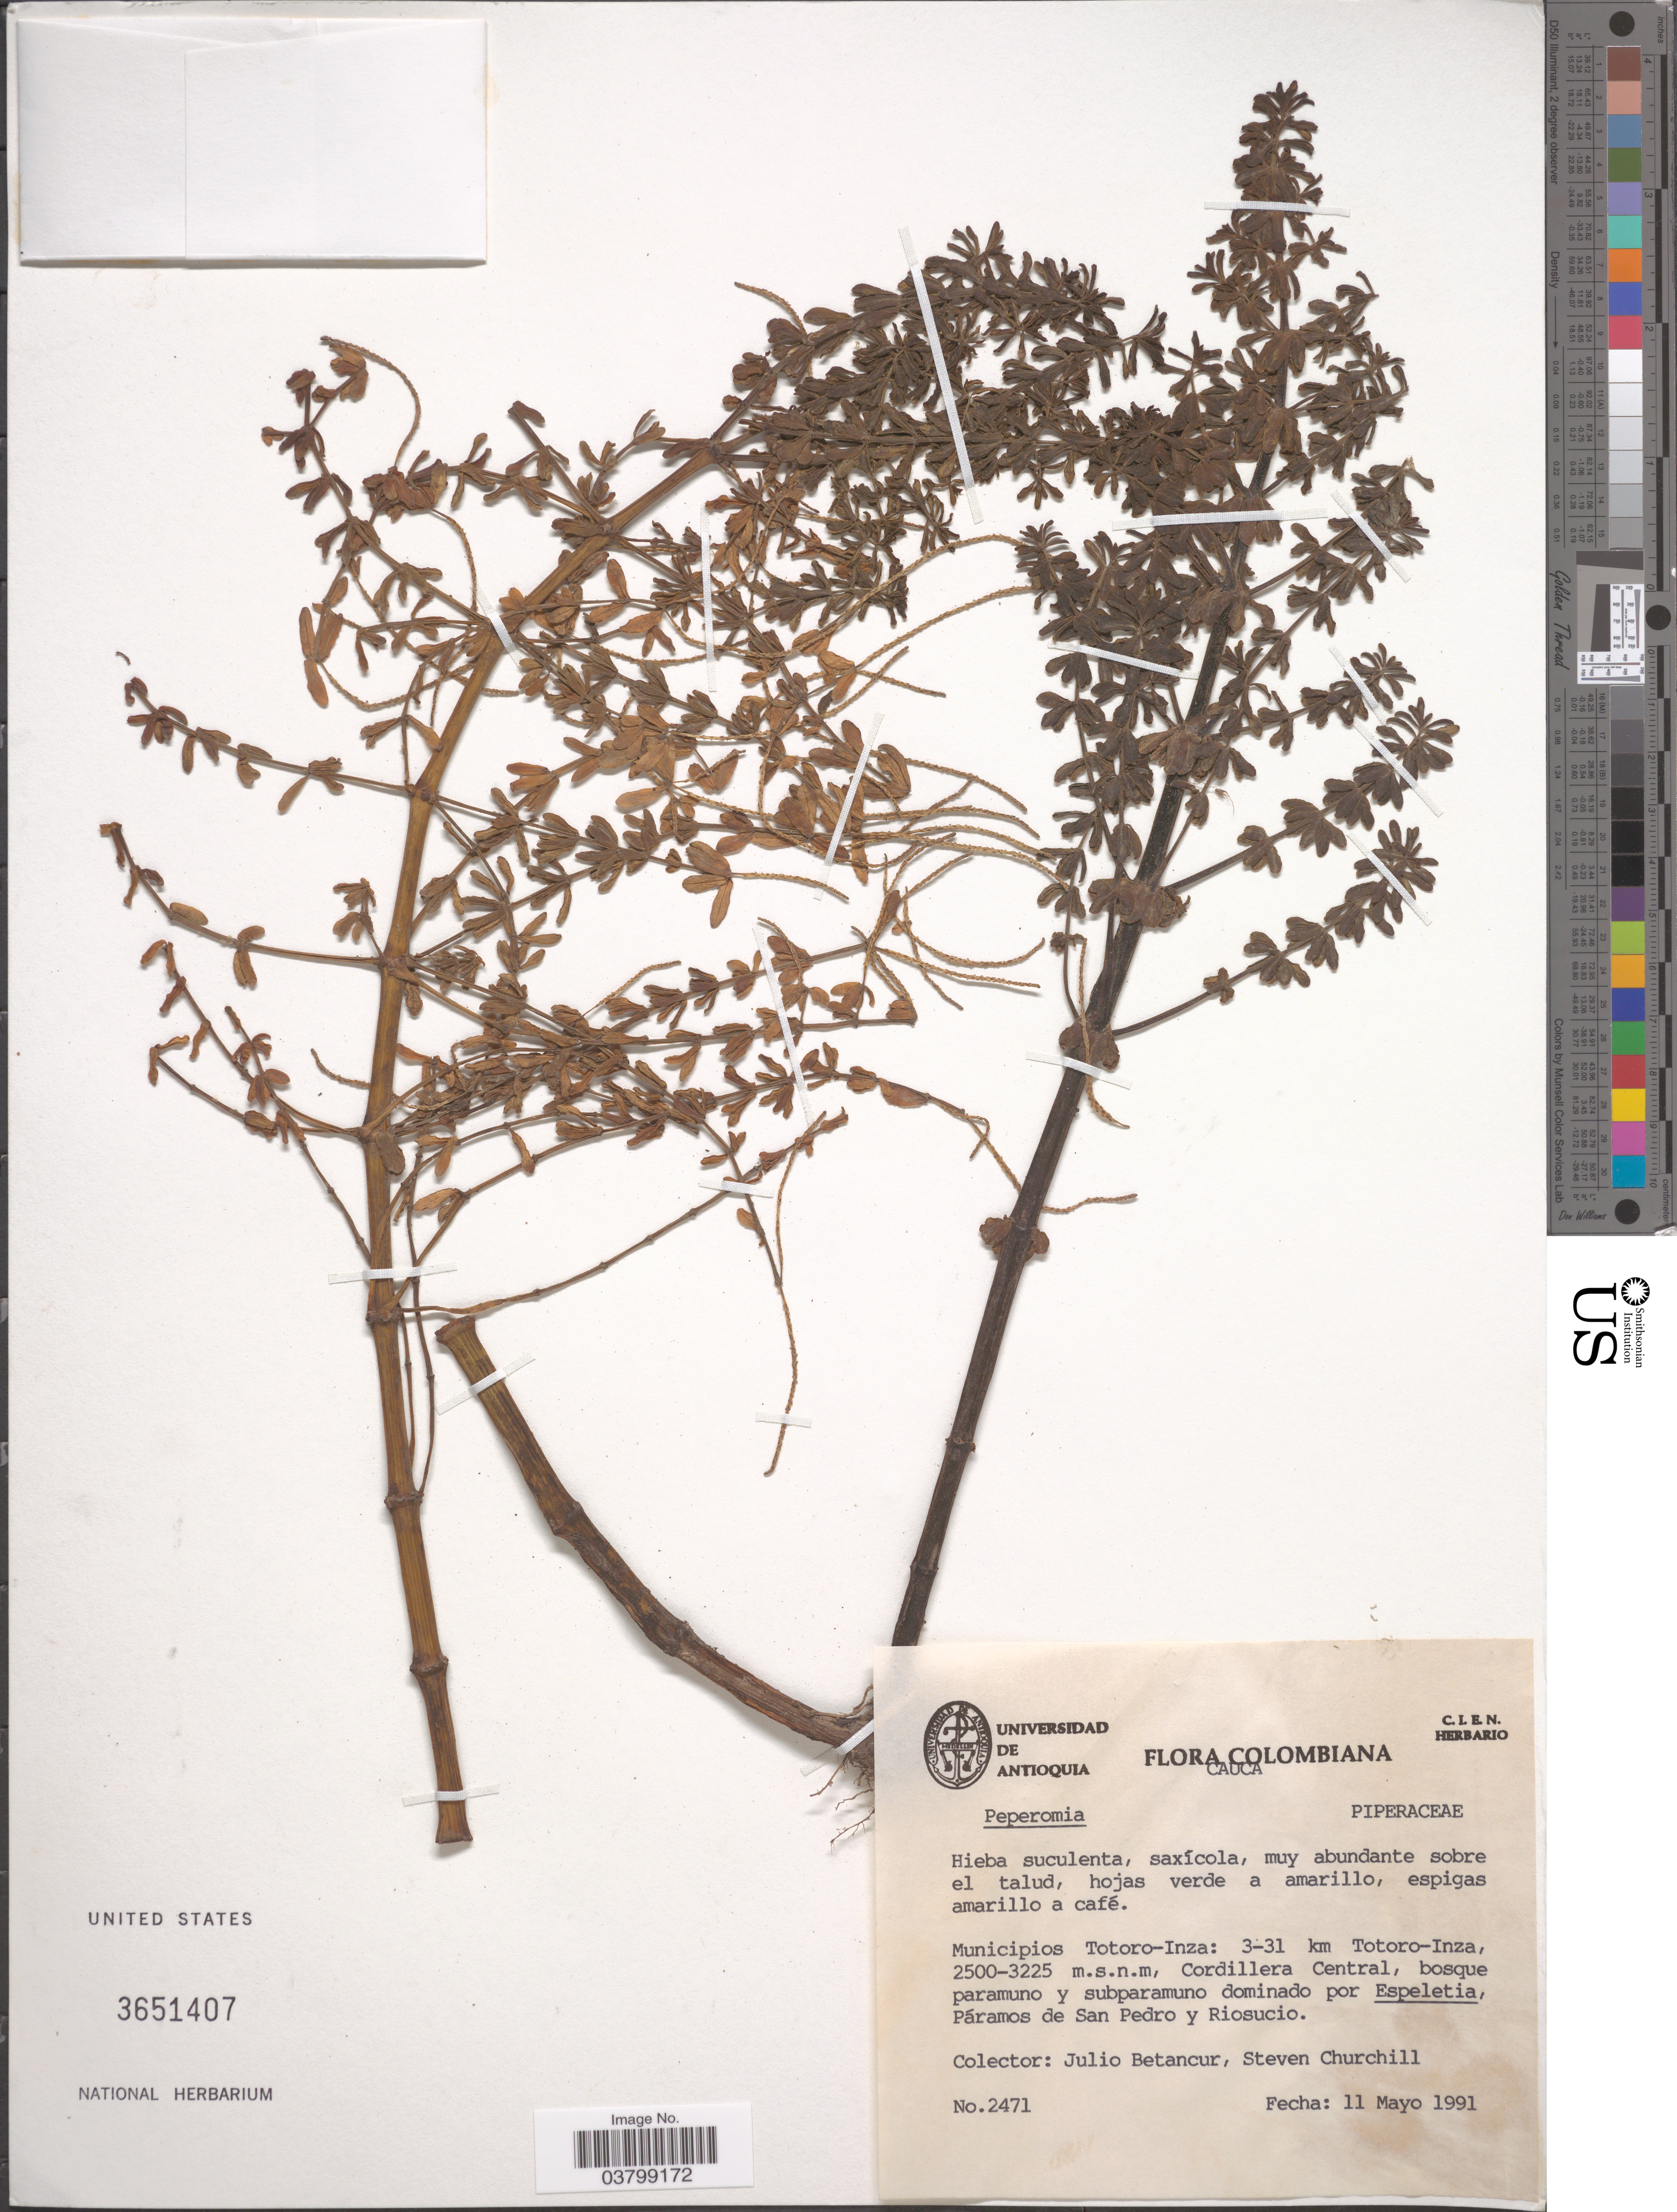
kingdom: Plantae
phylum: Tracheophyta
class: Magnoliopsida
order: Piperales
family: Piperaceae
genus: Peperomia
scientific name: Peperomia galioides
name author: Kunth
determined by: Jiménez, José Estaban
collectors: J. Betancur & S. Churchill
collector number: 2471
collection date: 1991-05-11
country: Colombia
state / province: Cauca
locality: Municipios Totoro-Inza: 3-31 km Totoro-Inza, Cordillera Central, bosque paramuno y subparamuno dominado por Espeletia, Páramos de San Pedro y Riosucio.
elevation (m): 2500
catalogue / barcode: US 3651407